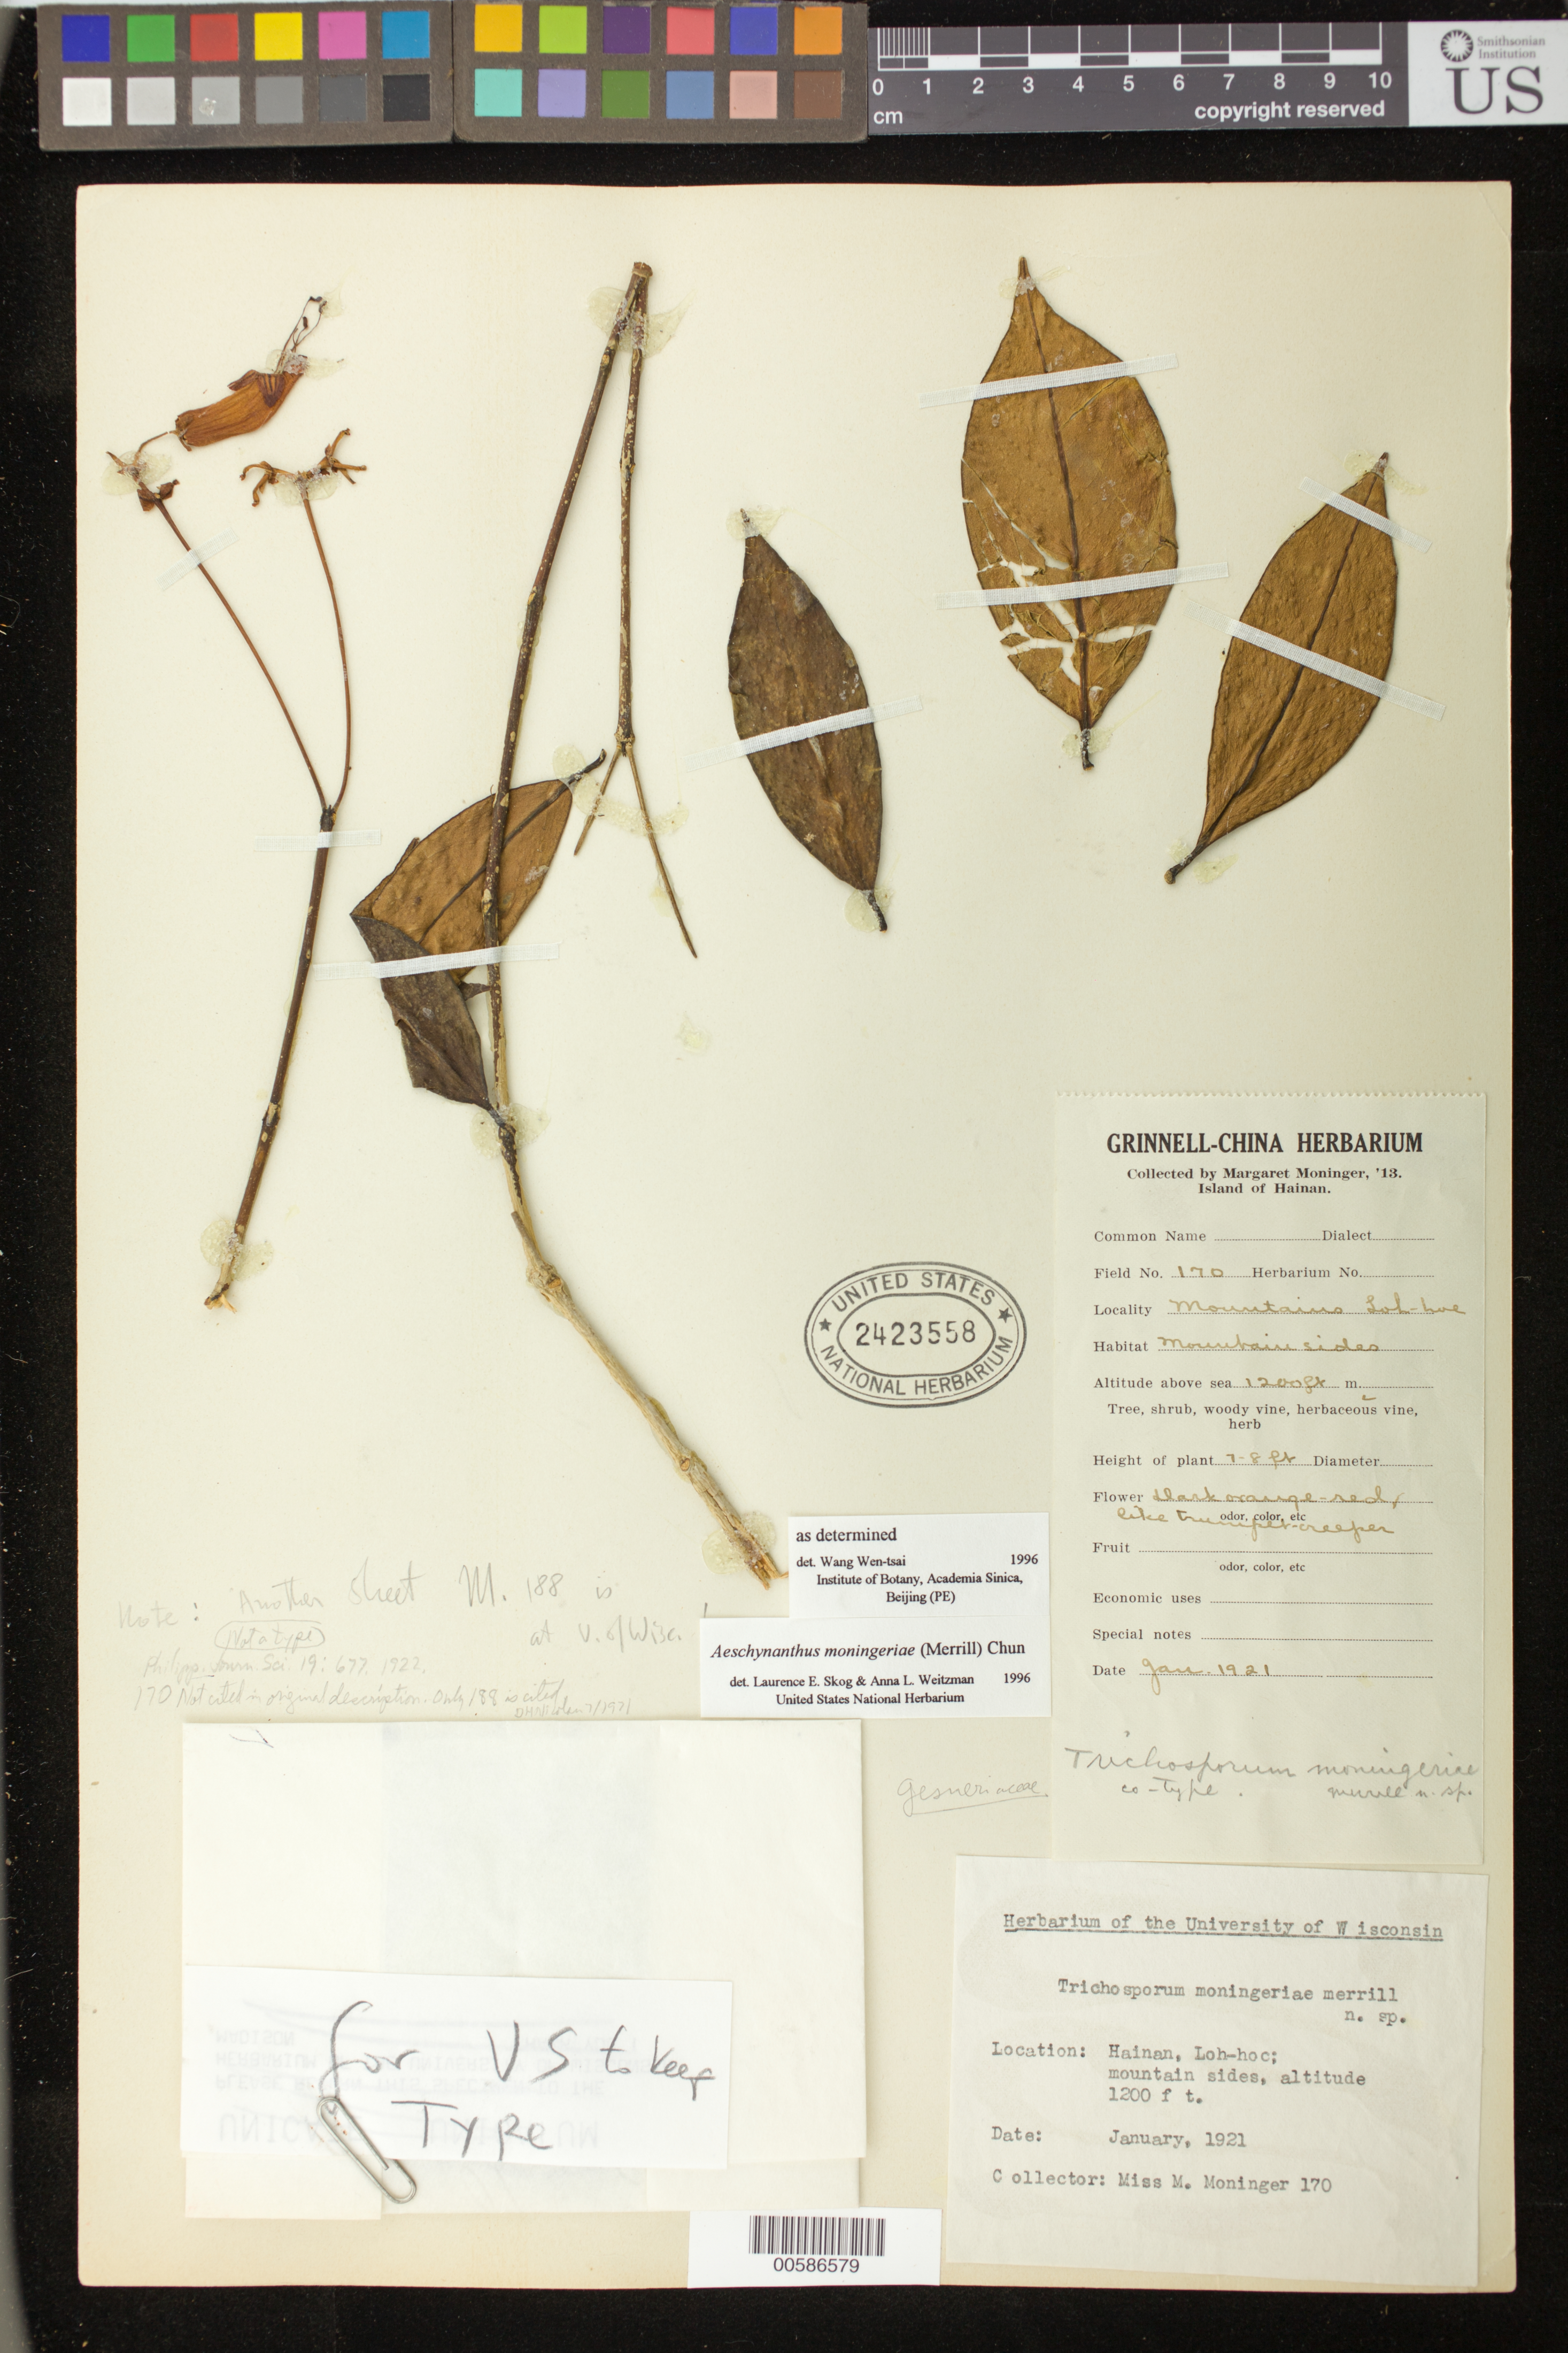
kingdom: Plantae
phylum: Tracheophyta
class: Magnoliopsida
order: Lamiales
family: Gesneriaceae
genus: Aeschynanthus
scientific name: Aeschynanthus moningeriae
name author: (Merr.) Chun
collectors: M. Moninger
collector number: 170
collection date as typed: Jan 1921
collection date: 1921-01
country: China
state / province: Guangdong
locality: Hainan i., Loh-hoc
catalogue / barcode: US 2423558